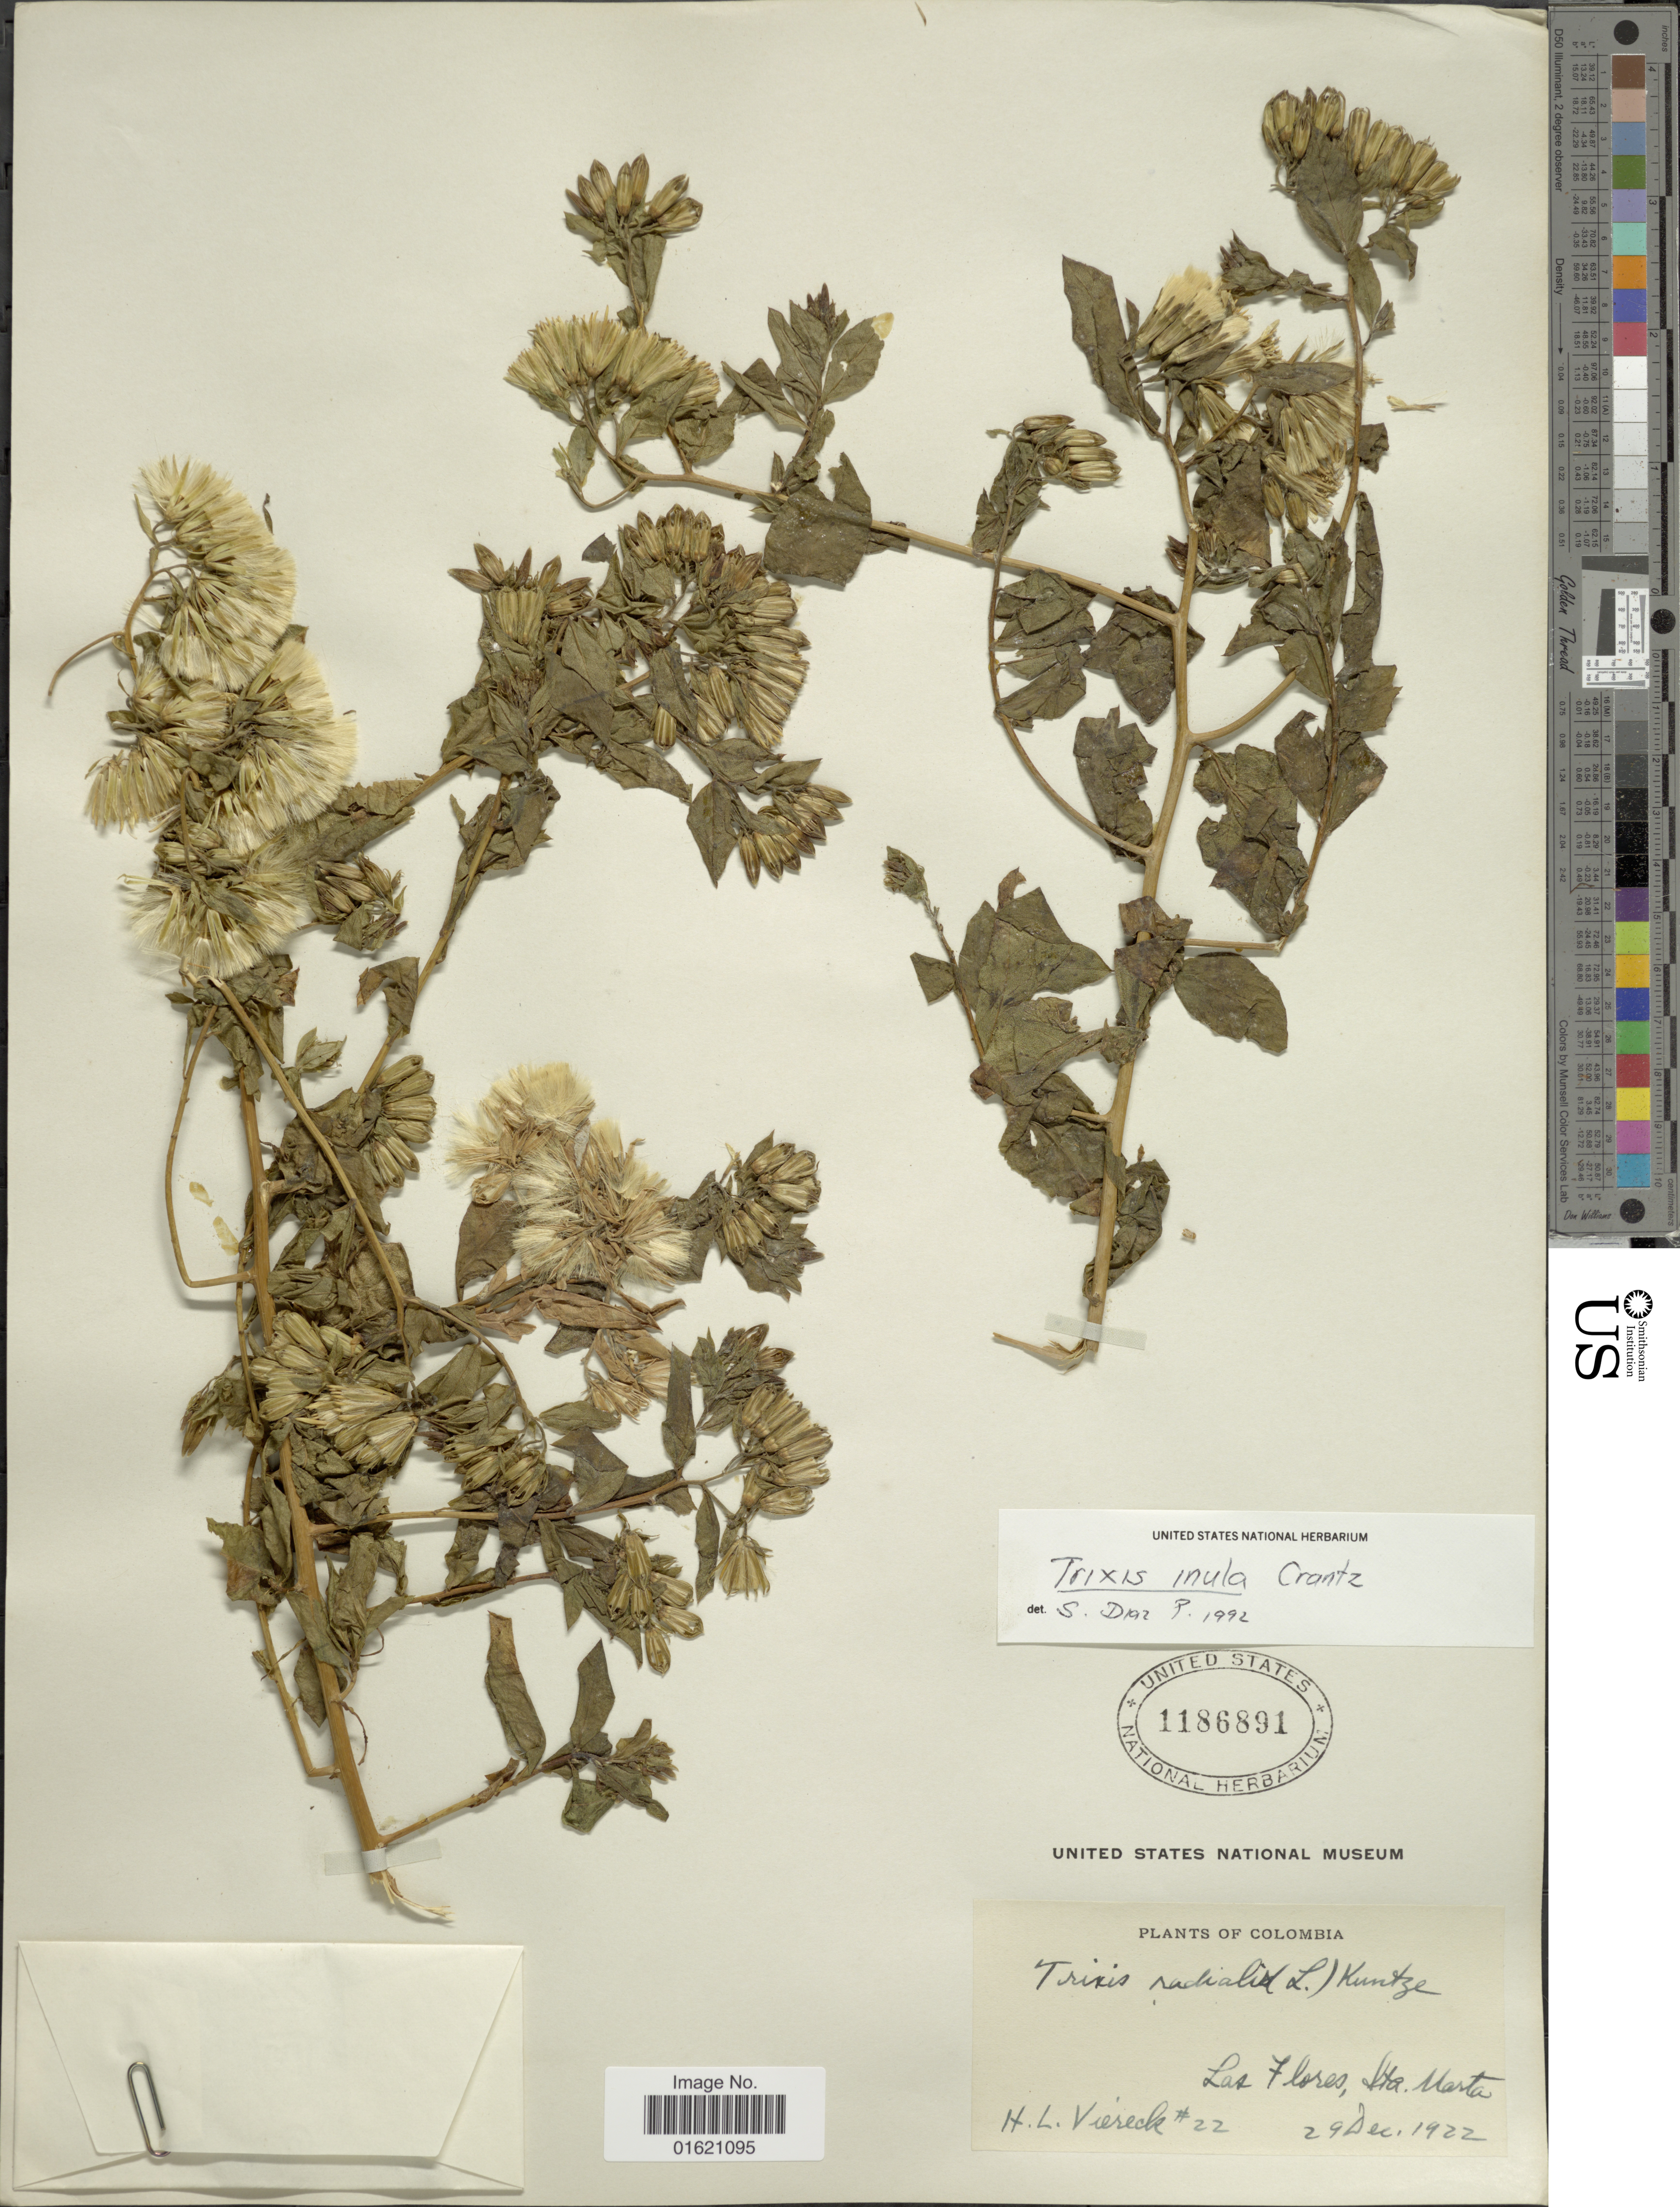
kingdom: Plantae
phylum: Tracheophyta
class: Magnoliopsida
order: Asterales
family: Asteraceae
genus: Trixis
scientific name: Trixis inula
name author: Crantz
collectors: H. L. Viereck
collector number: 22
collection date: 1922-12-29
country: Colombia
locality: Los Flores, Sta. Marta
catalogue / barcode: US 1186891